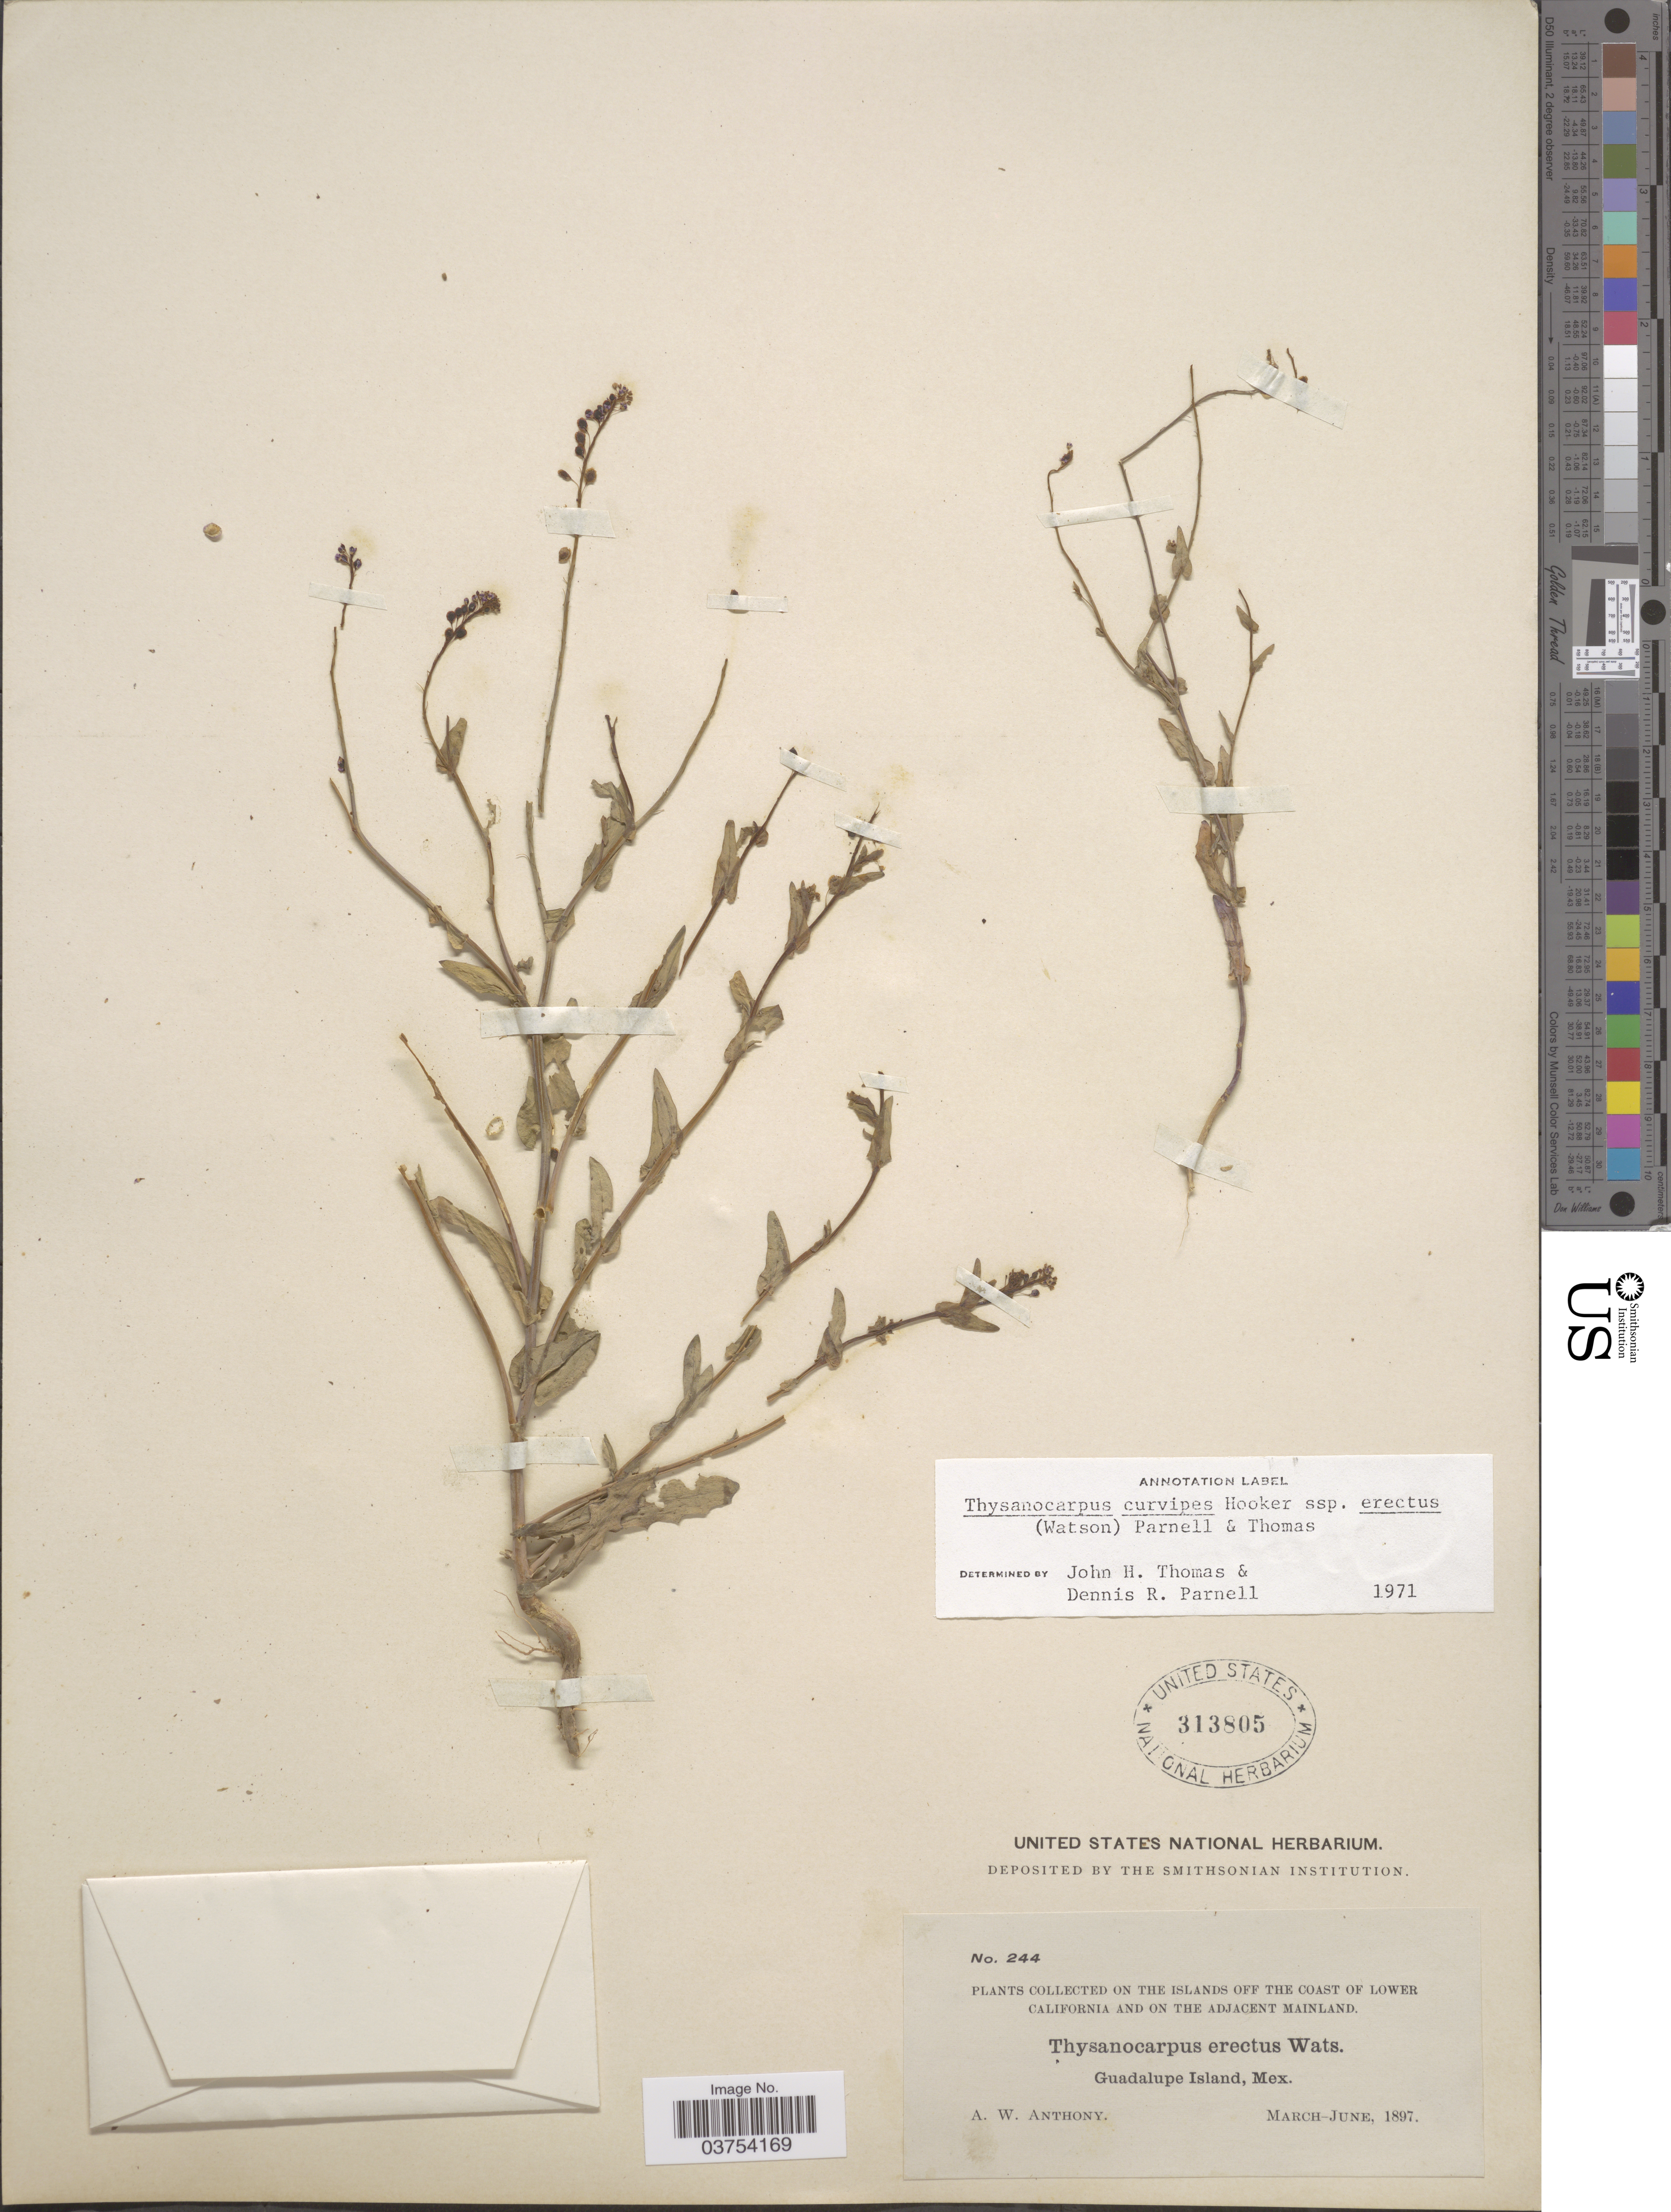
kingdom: Plantae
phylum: Tracheophyta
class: Magnoliopsida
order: Brassicales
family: Brassicaceae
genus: Thysanocarpus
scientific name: Thysanocarpus curvipes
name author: Hook.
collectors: A. W. Anthony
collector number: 244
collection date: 1897-03/1897-06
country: Mexico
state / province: Baja California Norte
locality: On the islands off the coast of Lower California and on the adjacent mainland. Guadalupe Island.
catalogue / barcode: US 313805